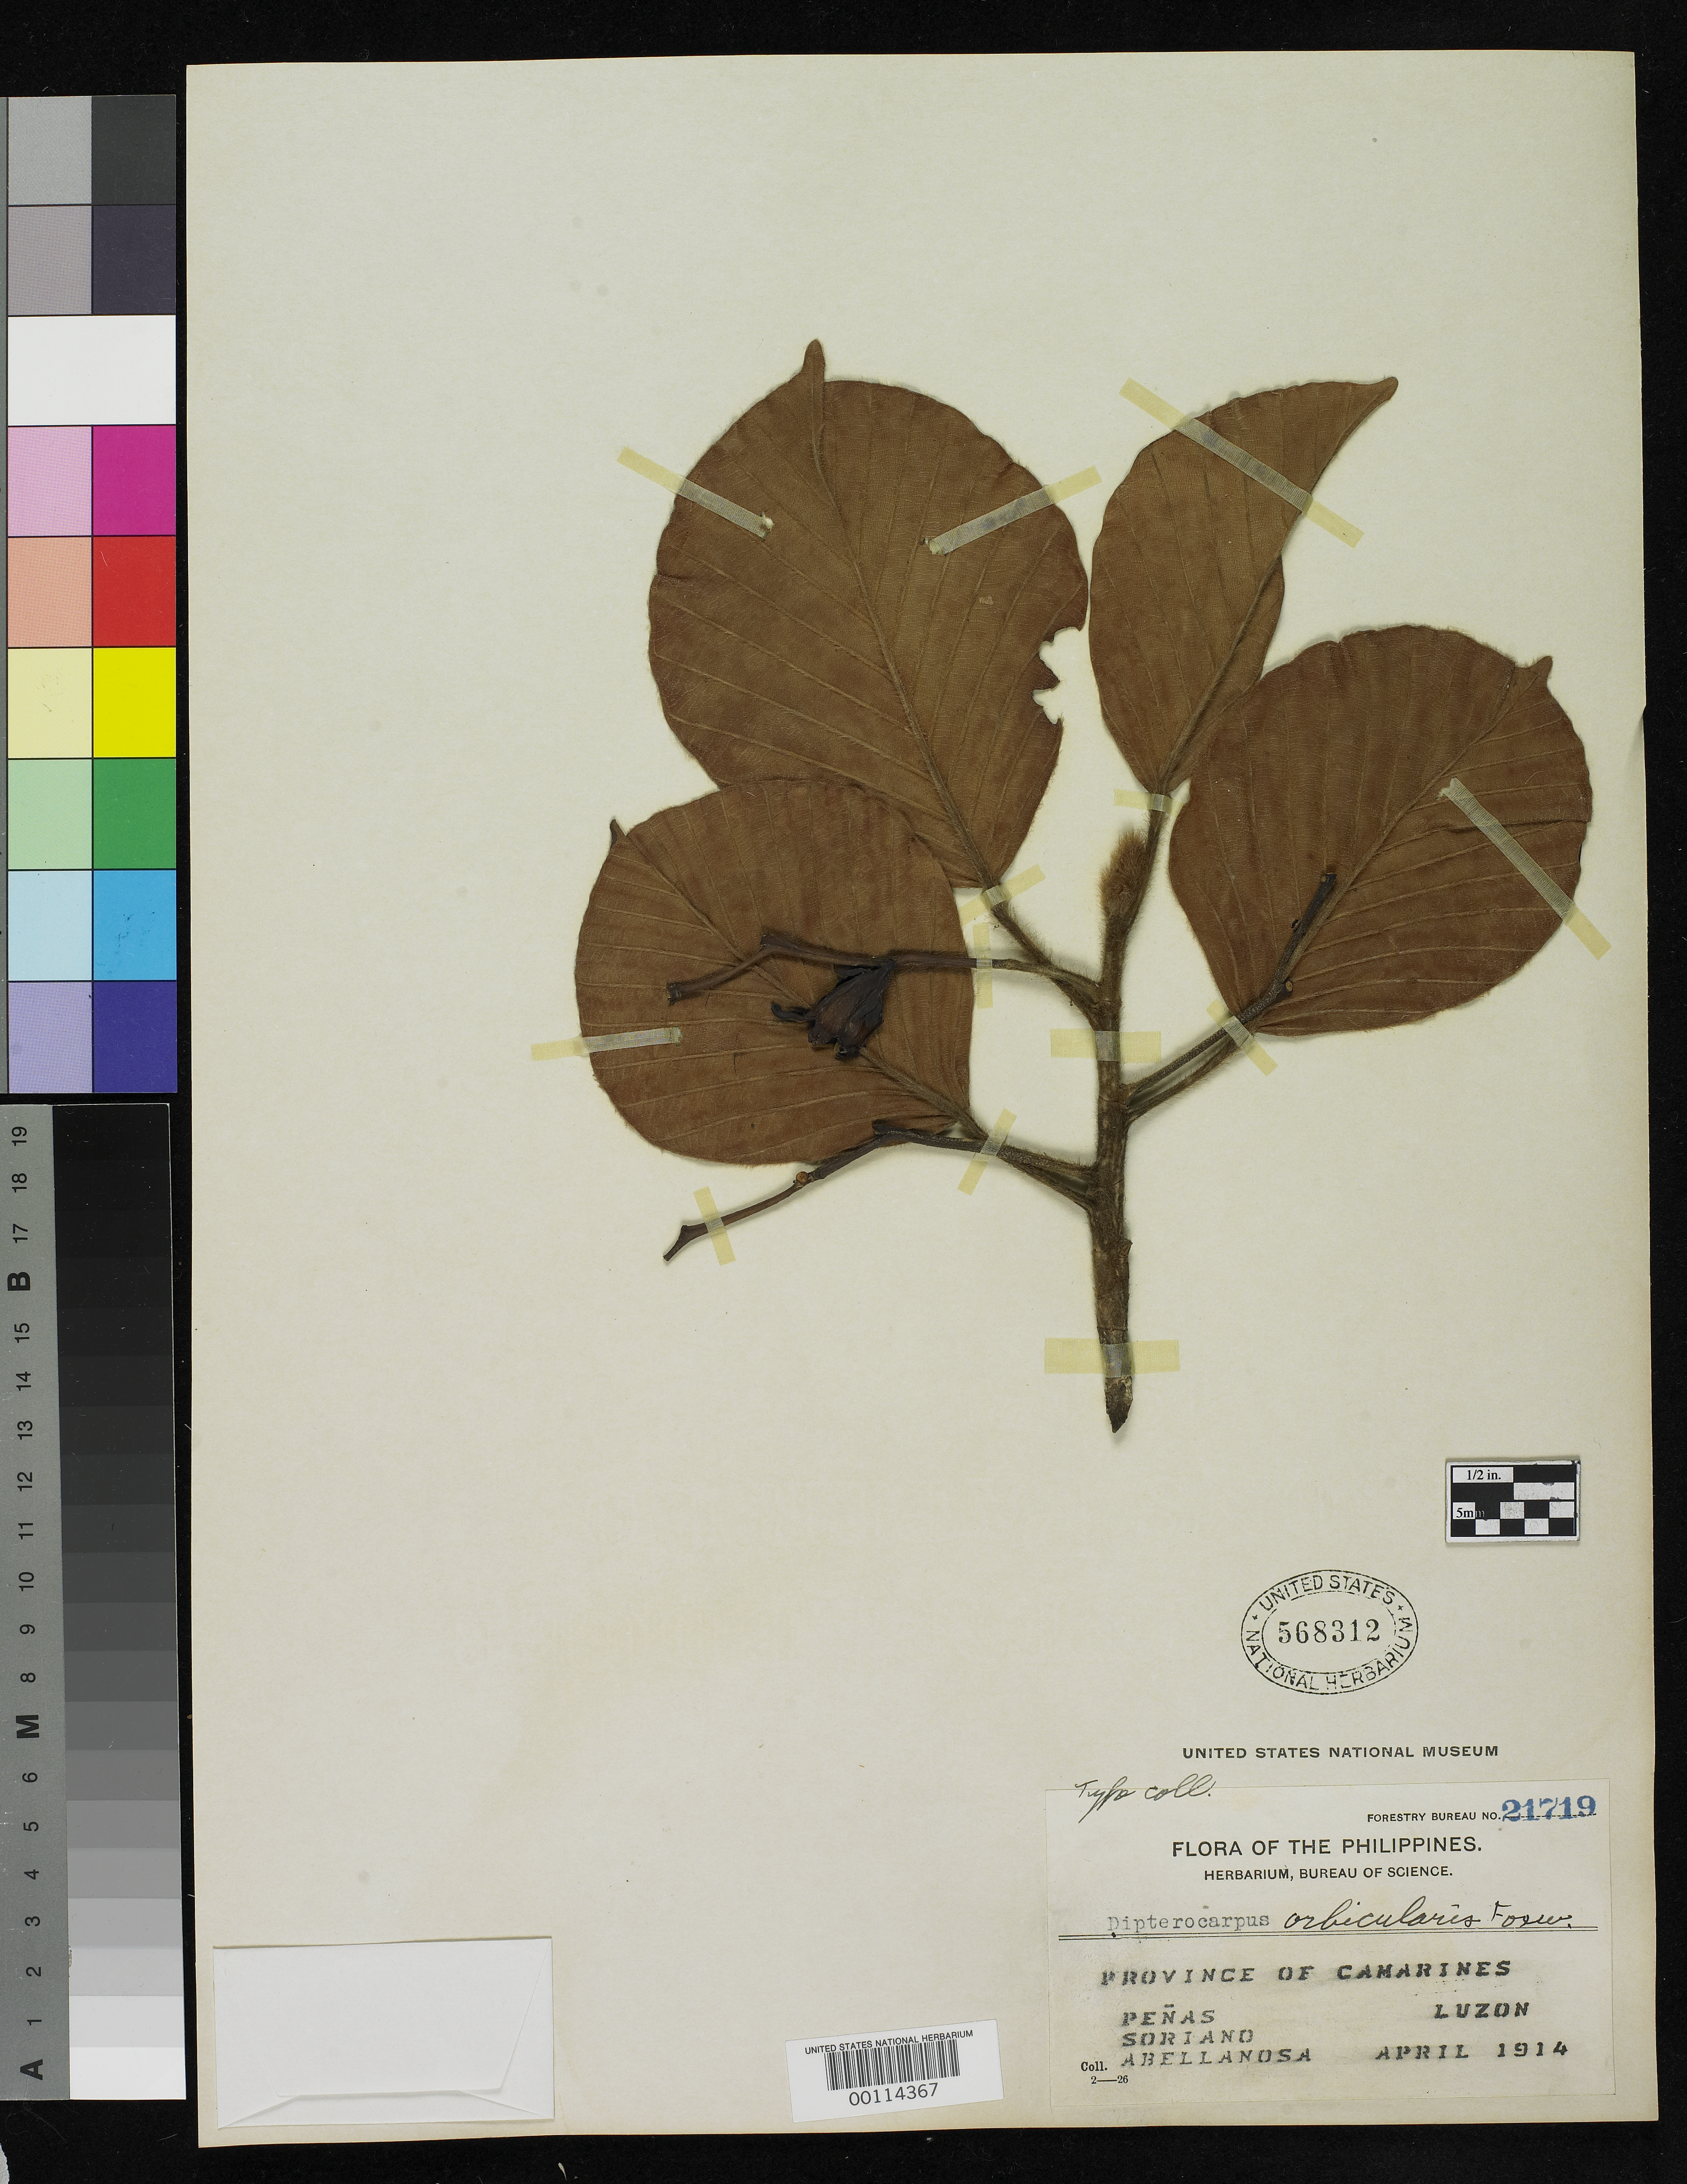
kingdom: Plantae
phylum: Tracheophyta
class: Magnoliopsida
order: Malvales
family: Dipterocarpaceae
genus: Dipterocarpus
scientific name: Dipterocarpus orbicularis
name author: Foxw.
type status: Isotype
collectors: N. Penas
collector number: Bur. Sci. 21719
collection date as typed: Apr 1914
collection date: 1914-04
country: Philippines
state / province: Bicol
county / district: Camarines Norte / Camarines Sur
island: Luzon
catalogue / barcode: US 568312